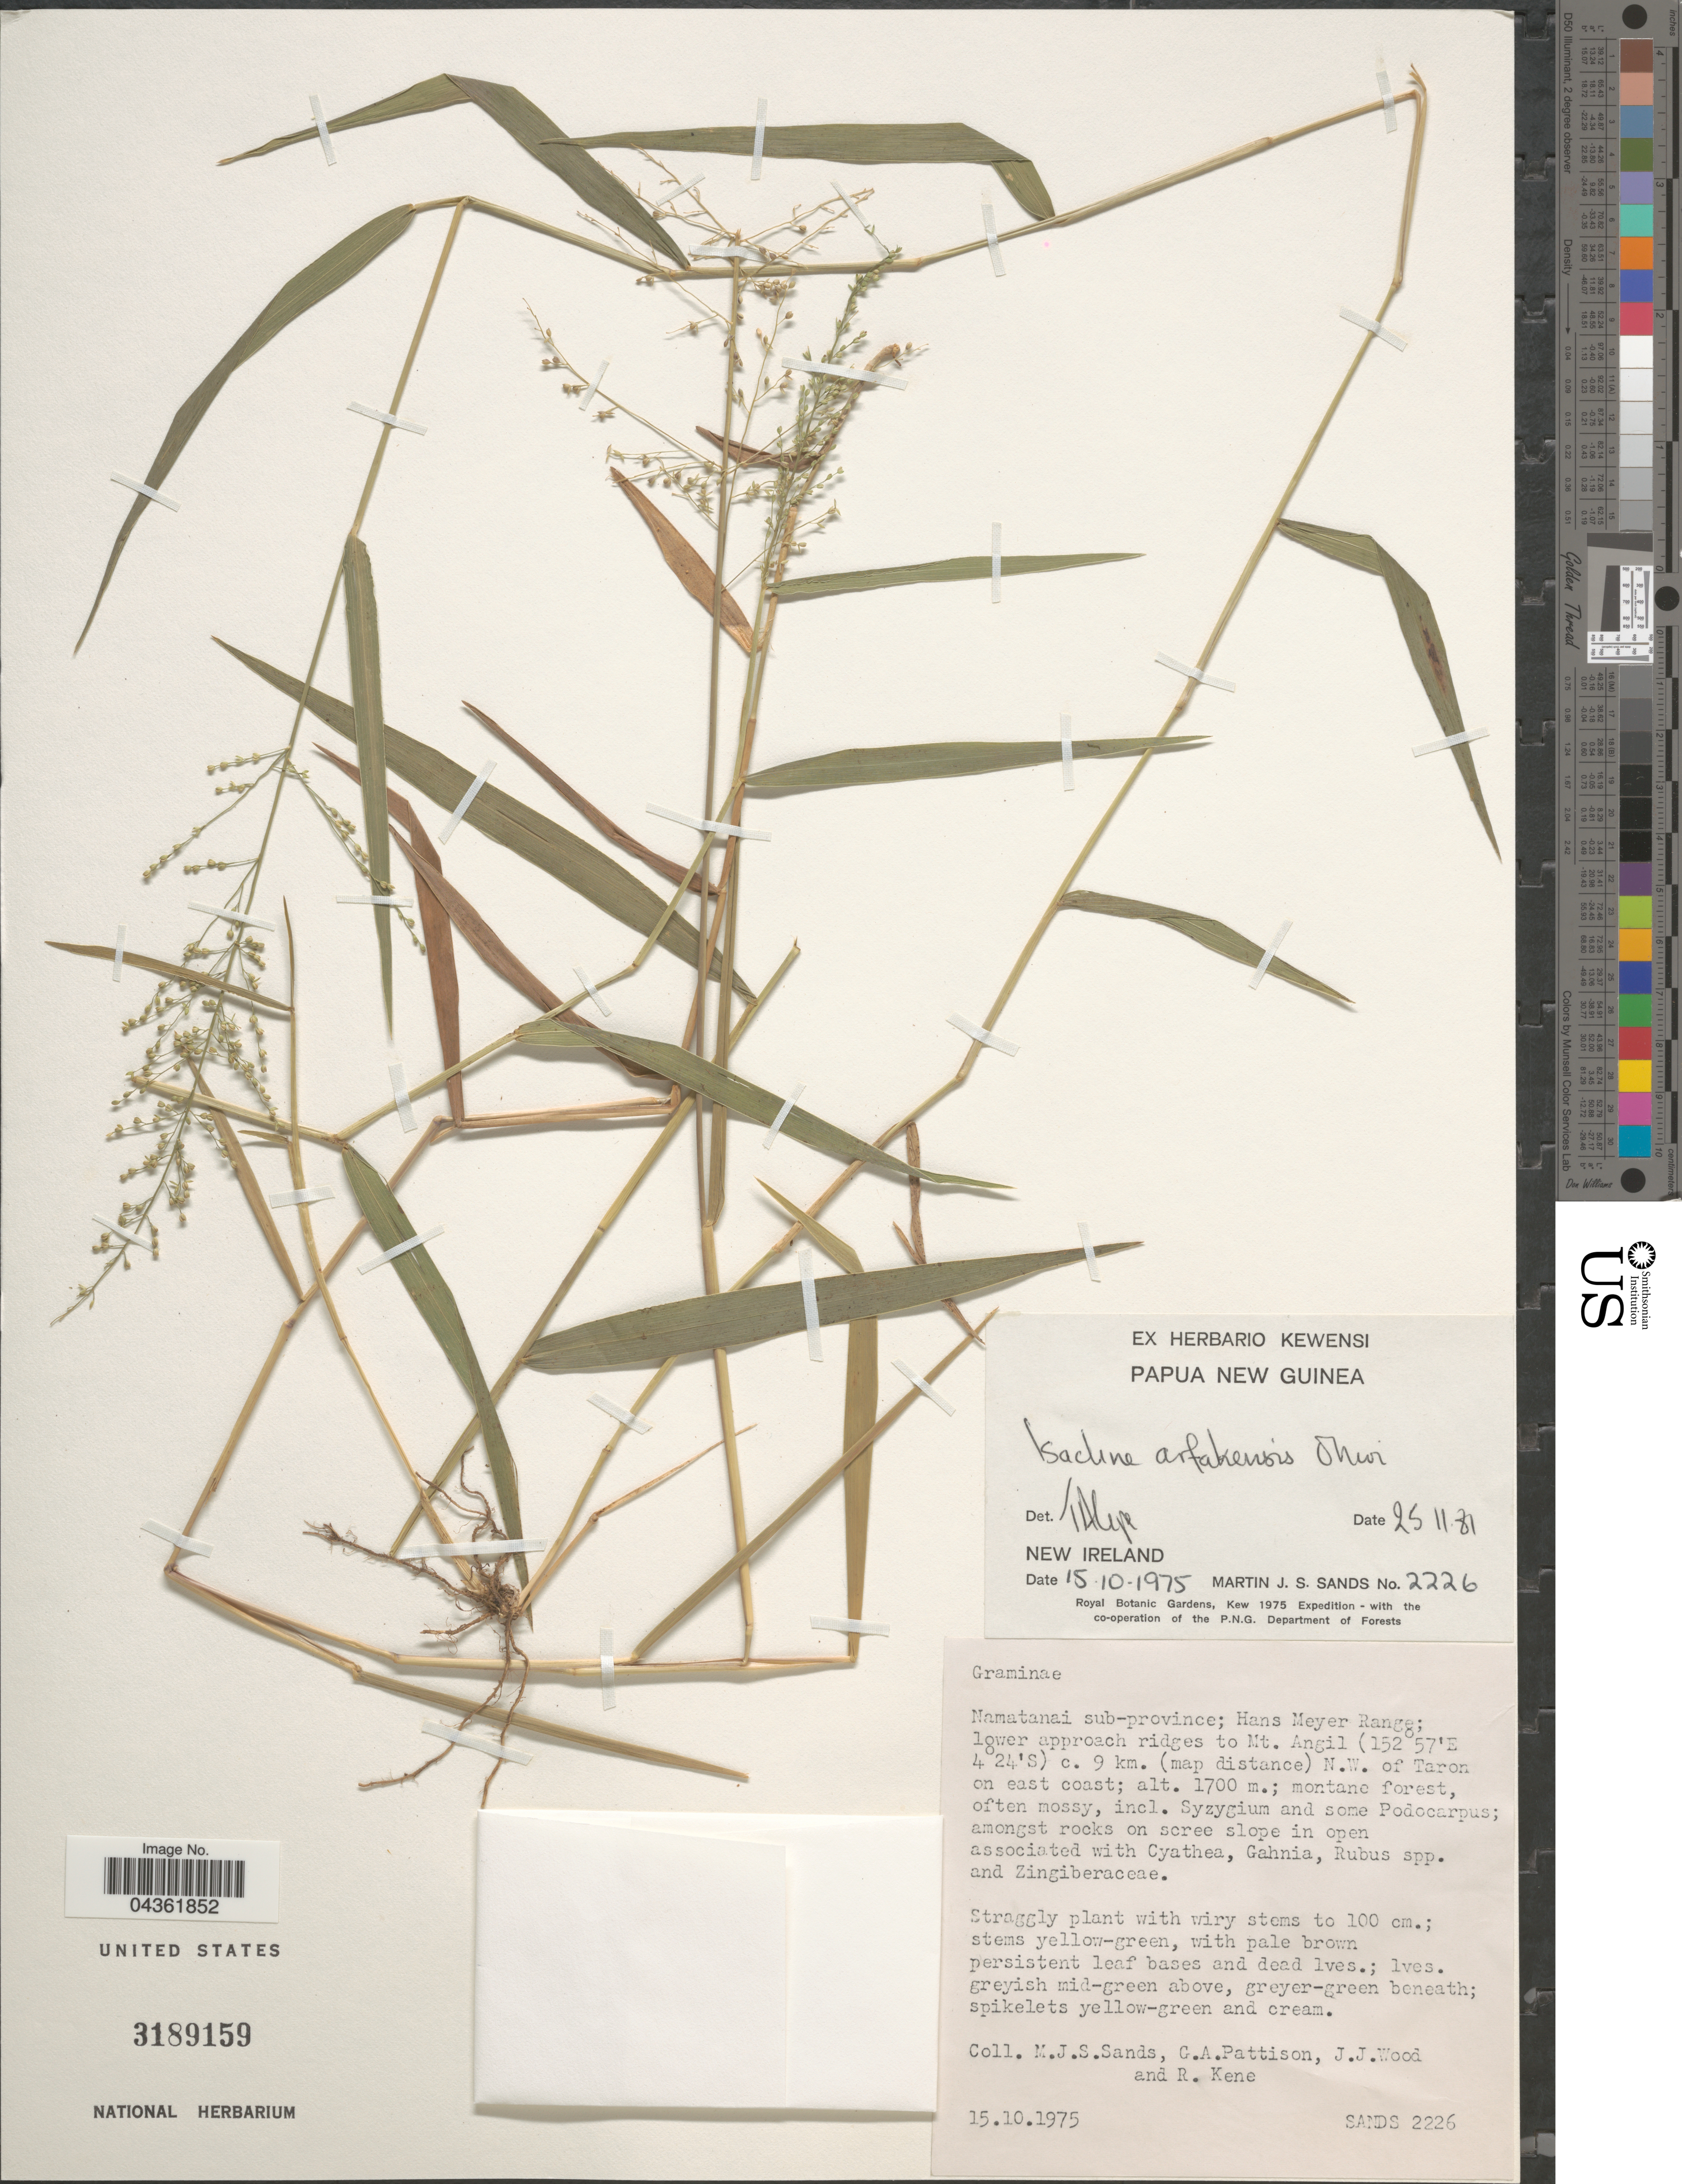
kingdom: Plantae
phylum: Tracheophyta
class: Liliopsida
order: Poales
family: Poaceae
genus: Isachne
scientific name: Isachne arfakensis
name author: Ohwi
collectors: M. Sands, G. Pattison, J. Wood & R. Kene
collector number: SANDS2226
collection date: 1975-10-15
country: Papua New Guinea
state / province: New Ireland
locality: Namatanai sub-province; Hans Meyer Range; lower approach ridges to Mt. Angil. C. 9 km. (map distance) N.W. of Taron on east coast. Royal Botanic Gardens, Kew 1975 Expedition.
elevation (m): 1700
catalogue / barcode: US 3189159